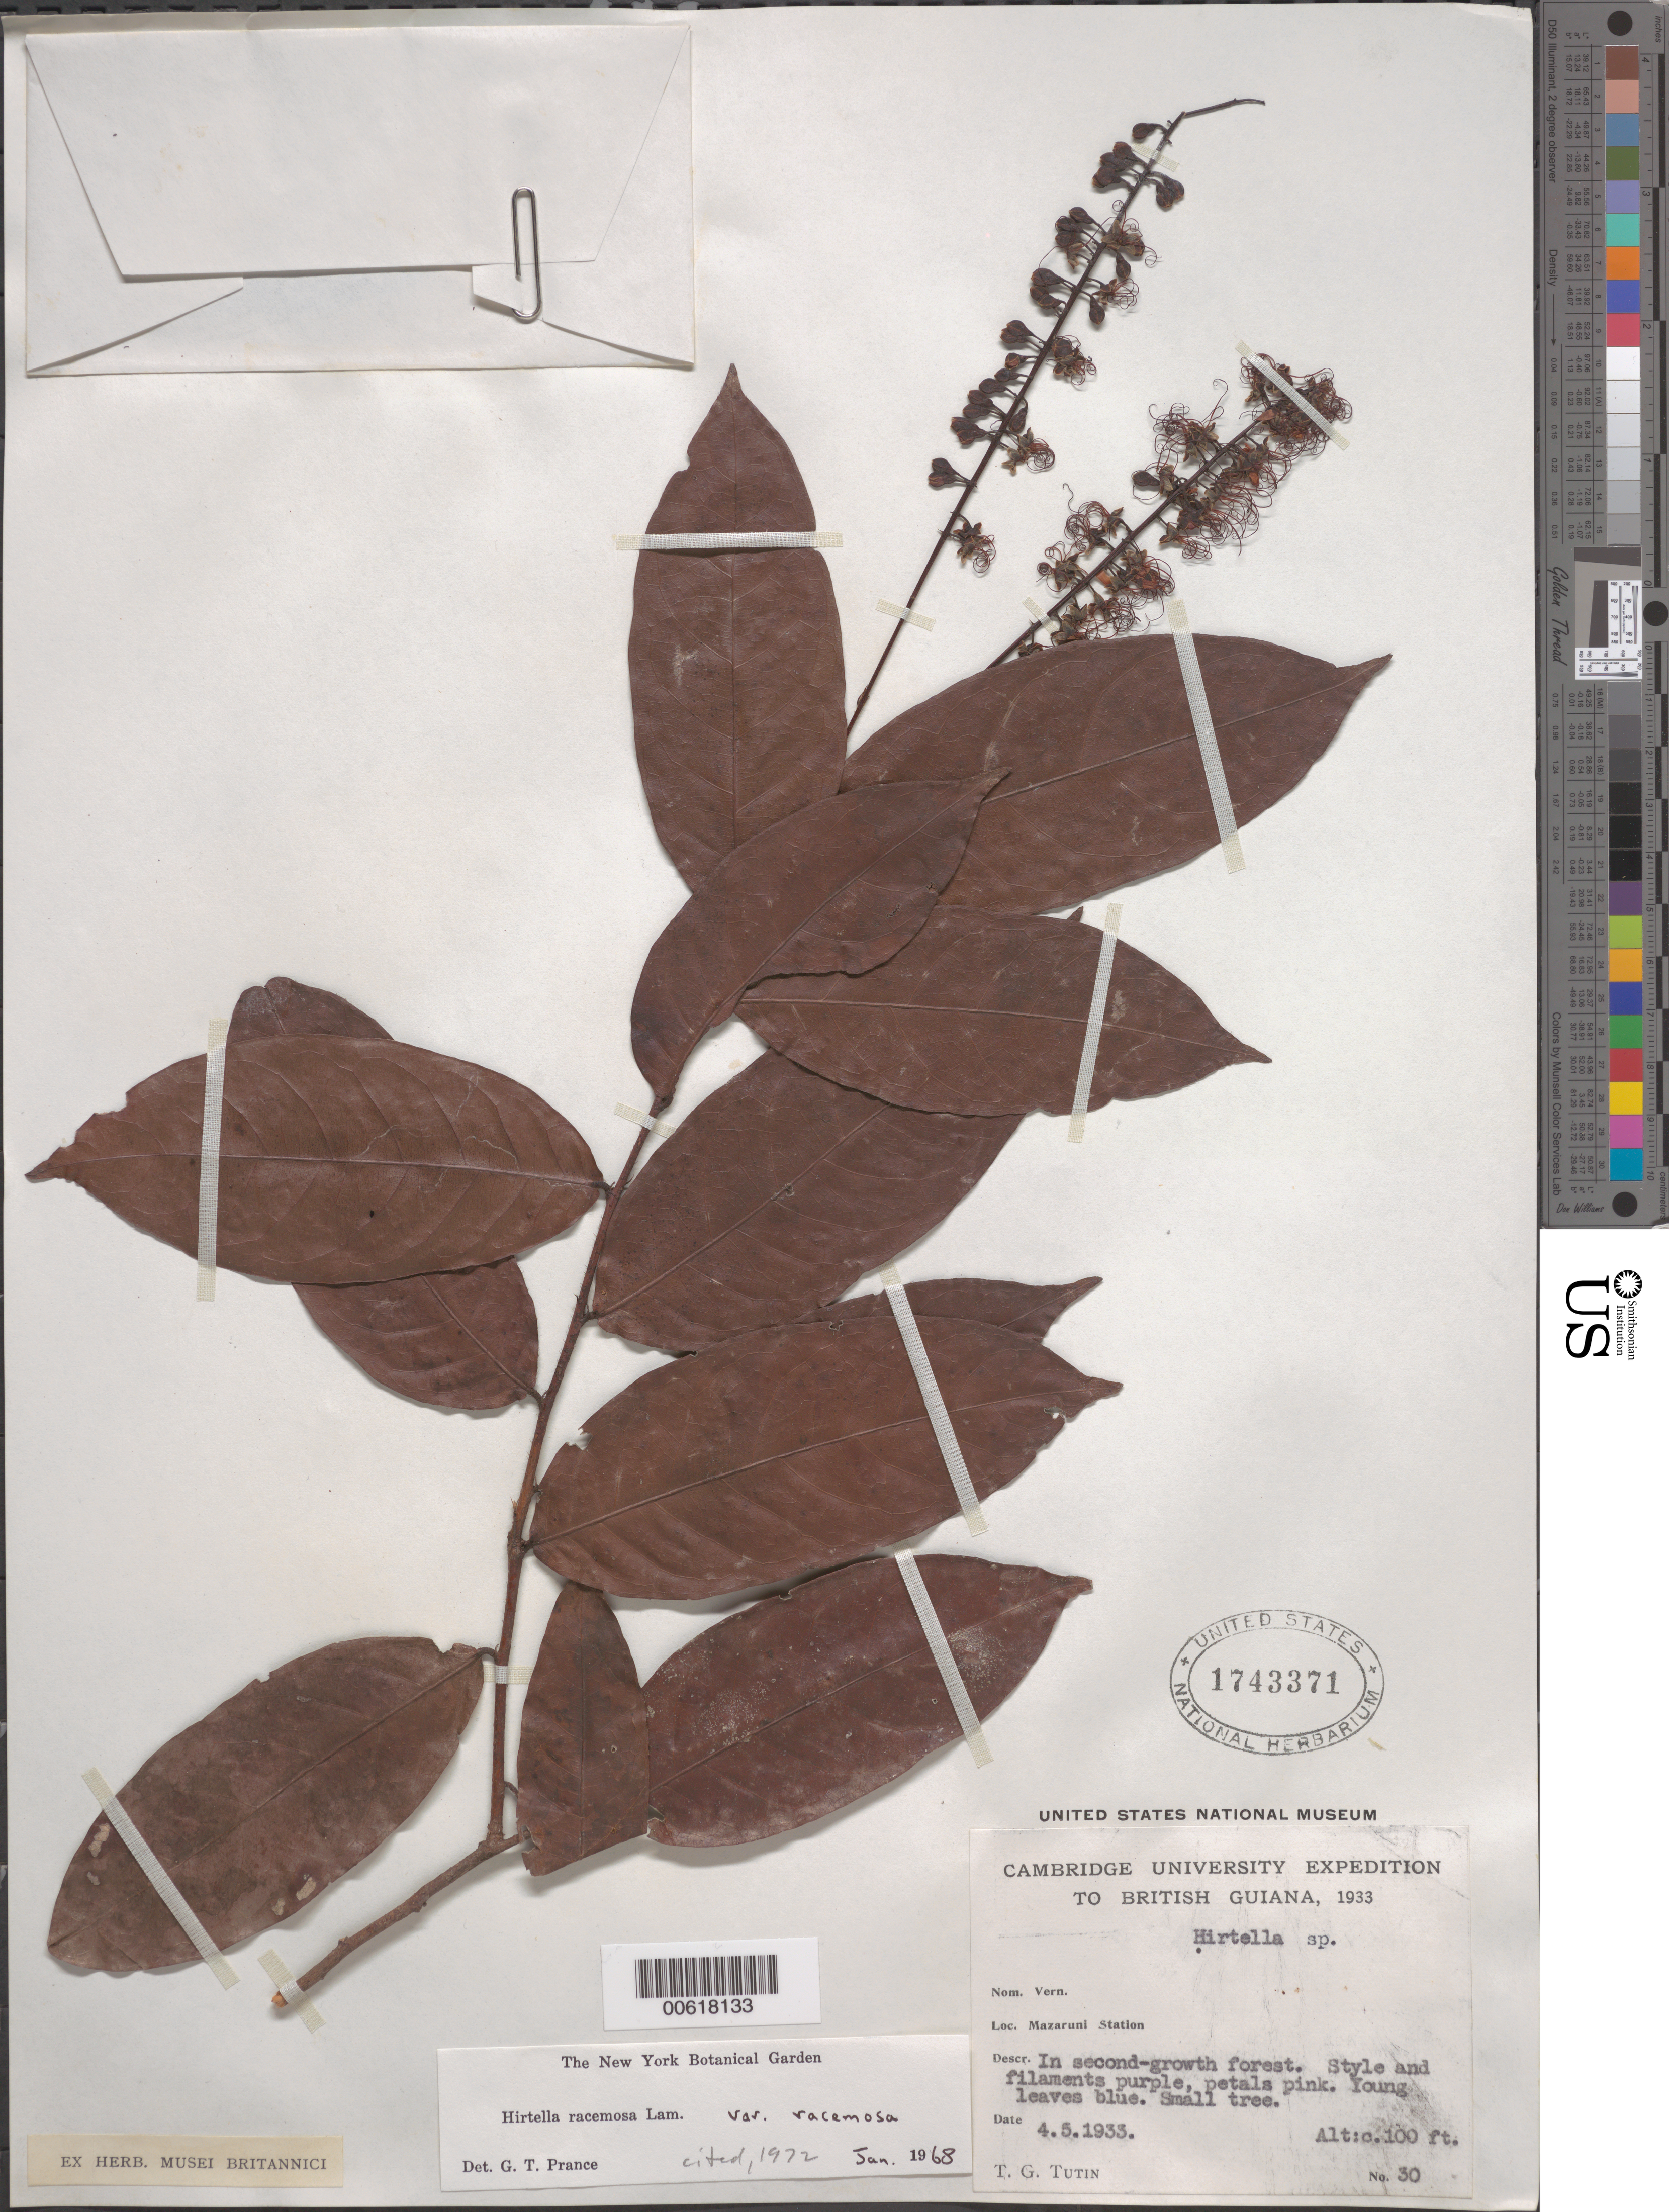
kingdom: Plantae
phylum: Tracheophyta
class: Magnoliopsida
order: Malpighiales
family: Chrysobalanaceae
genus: Hirtella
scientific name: Hirtella racemosa var. racemosa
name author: Lam.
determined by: Prance, G. T.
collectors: T. G. Tutin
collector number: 30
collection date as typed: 4-May-33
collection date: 1933-05-04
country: Guyana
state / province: Cuyuni-Mazaruni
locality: Mazaruni Station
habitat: Second growth forest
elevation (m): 30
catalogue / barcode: US 1743371